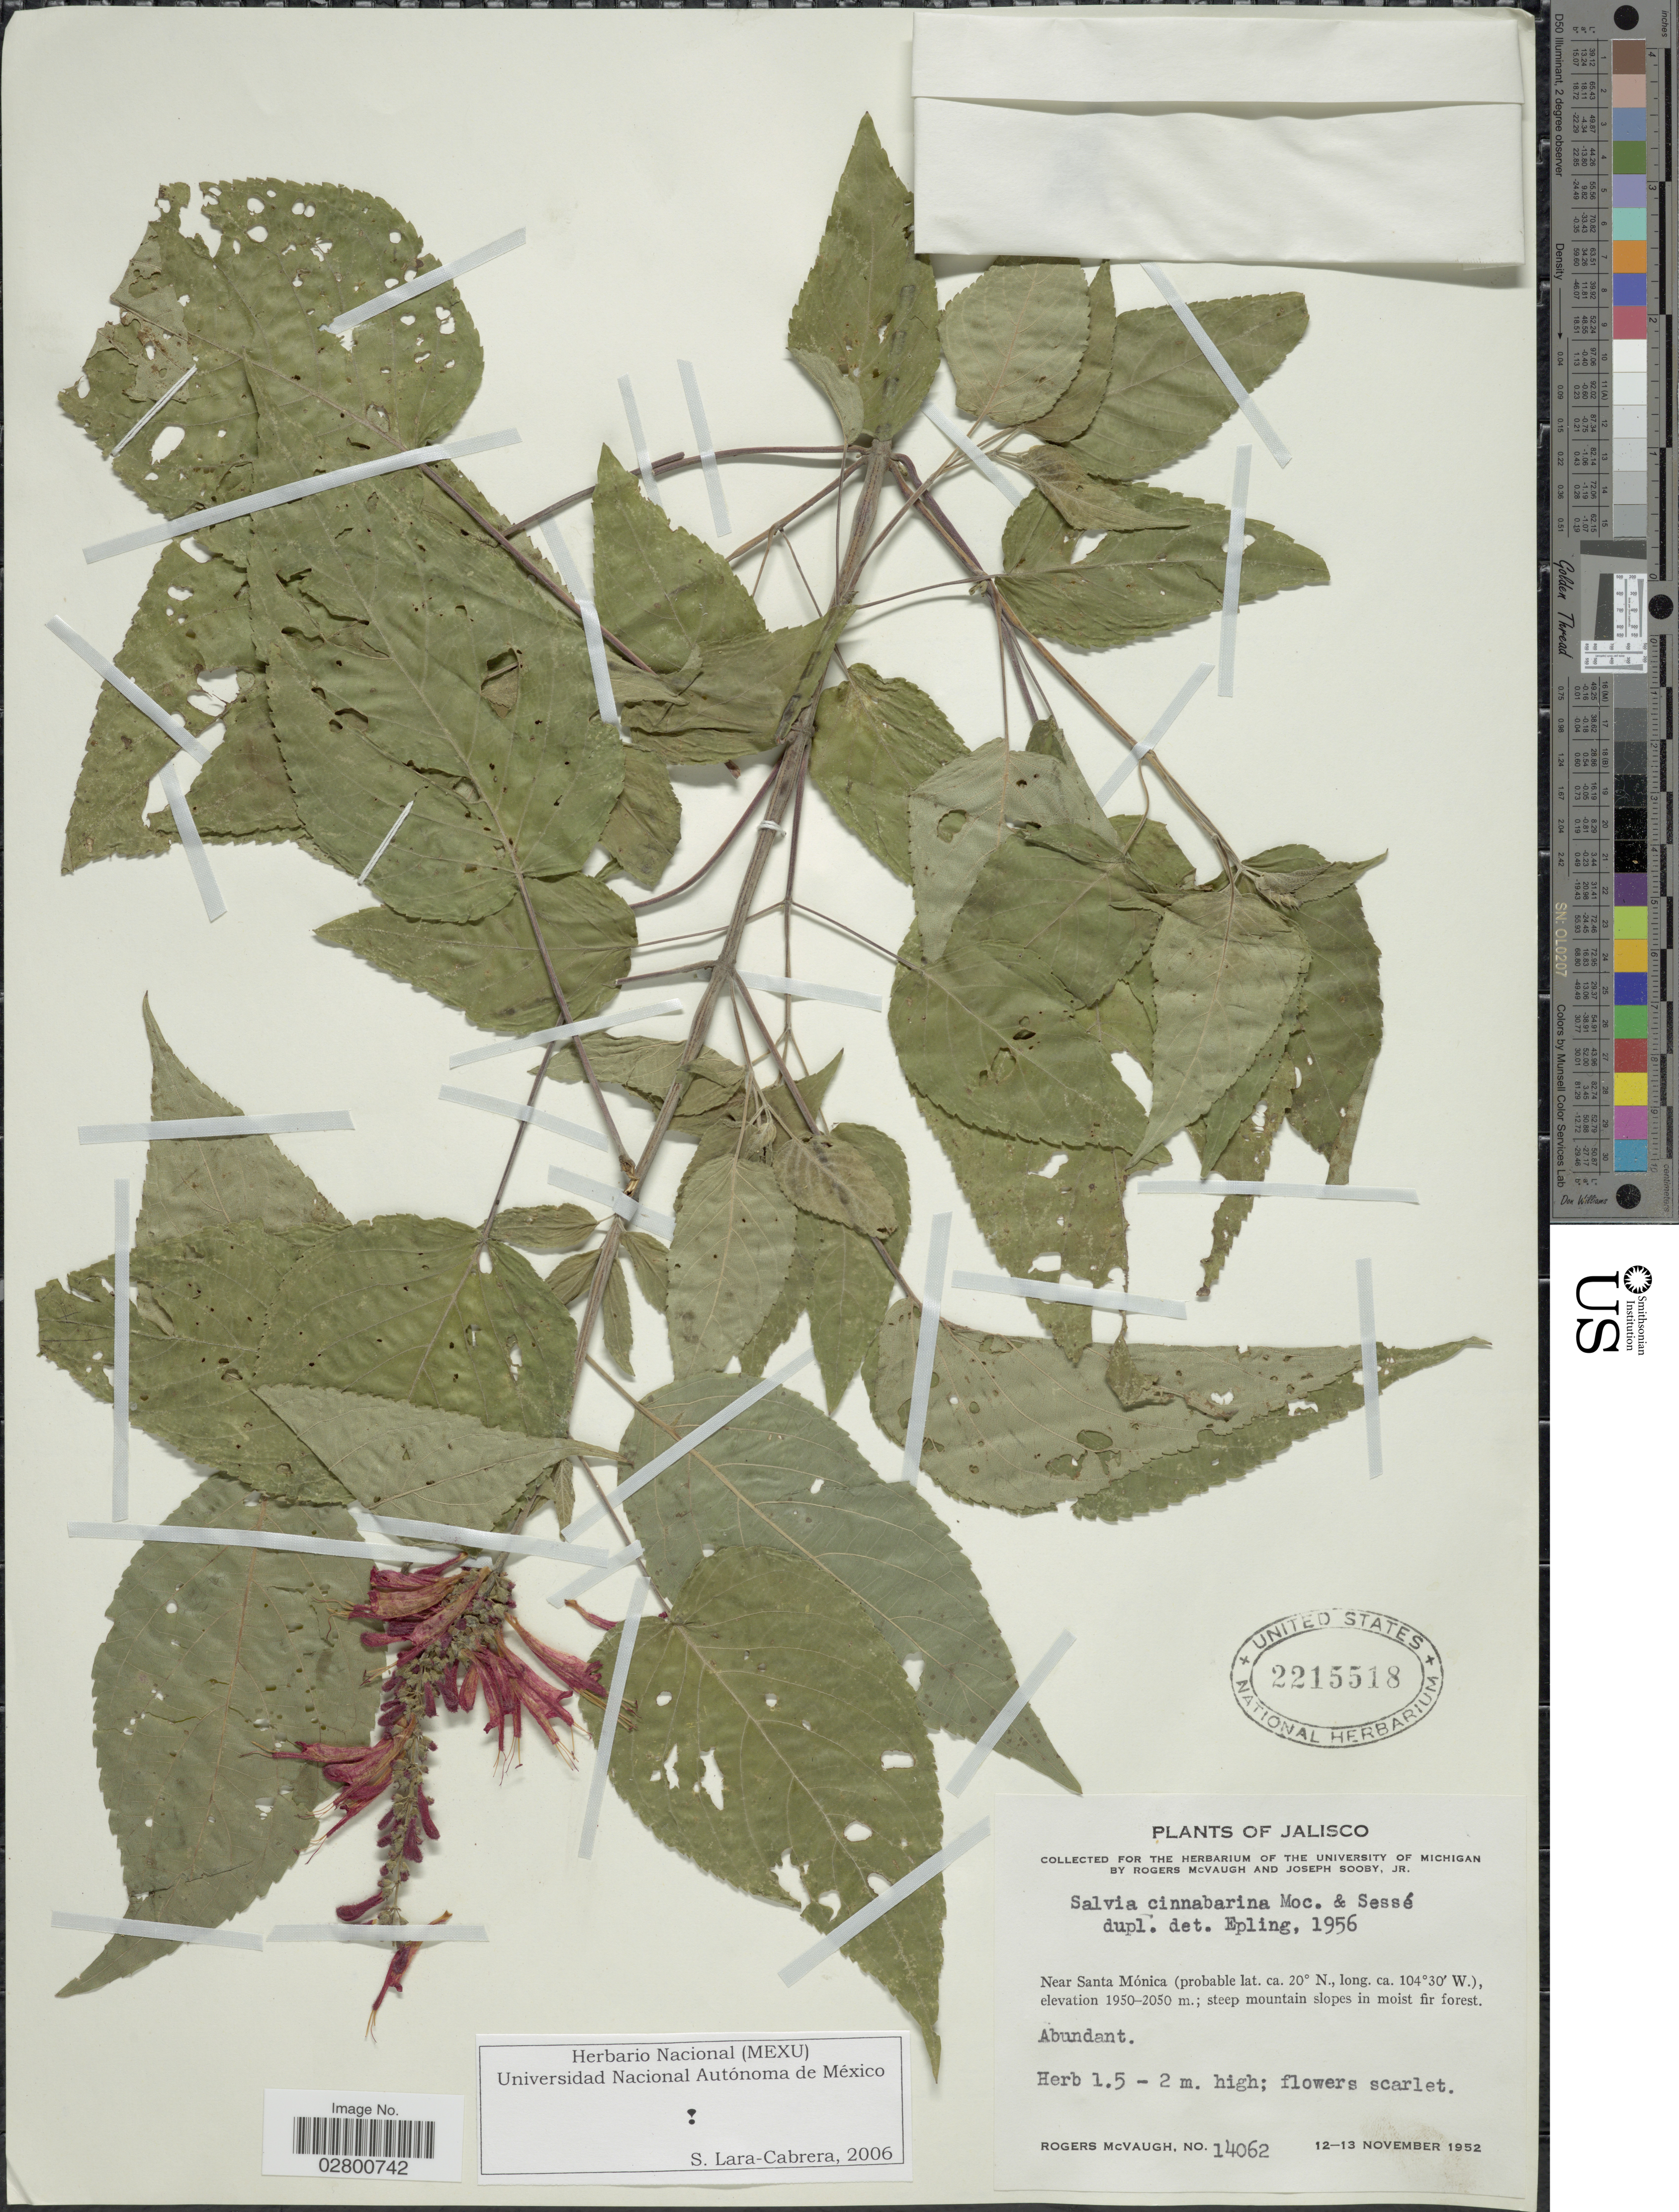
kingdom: Plantae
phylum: Tracheophyta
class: Magnoliopsida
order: Lamiales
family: Lamiaceae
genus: Salvia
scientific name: Salvia cinnabarina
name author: M. Martens & Galeotti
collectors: R. McVaugh & J. Sooby Jr.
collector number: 14062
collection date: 1952-11-12/1952-11-13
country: Mexico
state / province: Jalisco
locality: Near Santa Mónica.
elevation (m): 1950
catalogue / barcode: US 2215518